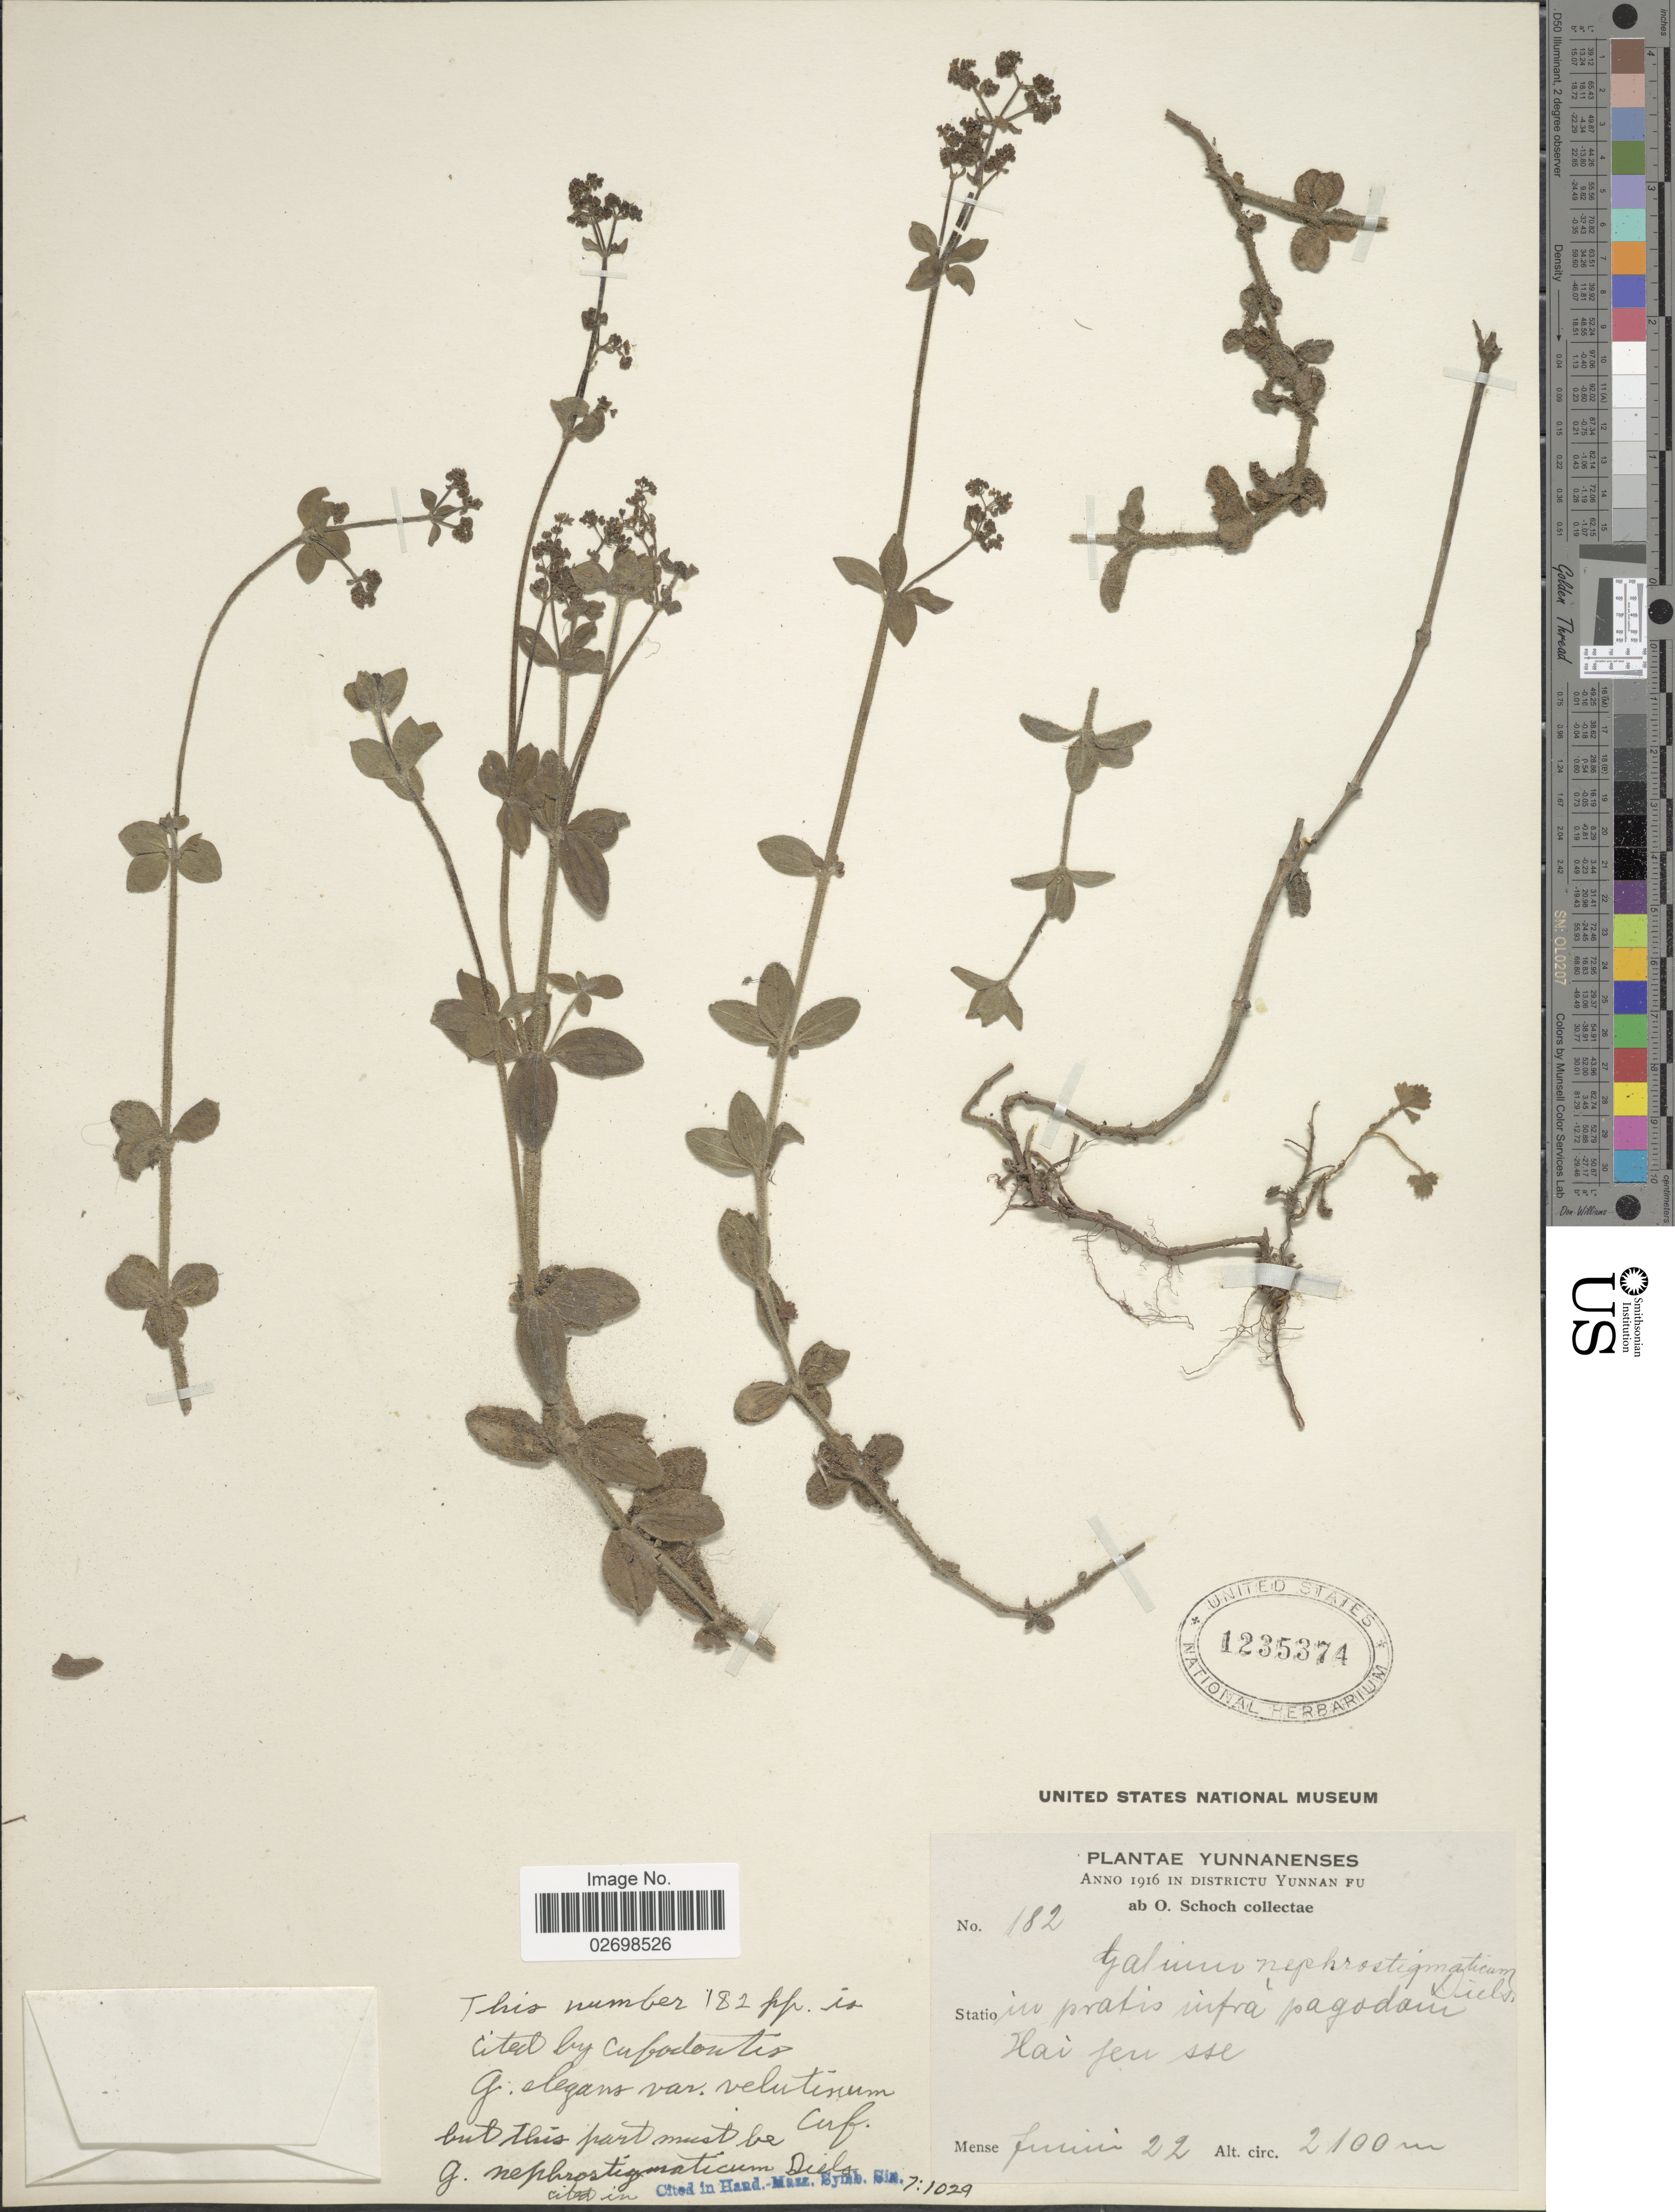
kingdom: Plantae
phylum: Tracheophyta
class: Magnoliopsida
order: Gentianales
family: Rubiaceae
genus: Galium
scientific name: Galium nephrostigmaticum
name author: Diels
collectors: O. Schoch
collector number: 182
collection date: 1916-06-22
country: China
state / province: Yunnan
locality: Districtu Yunnan Fu. In pratis infra pagodam Hai fen sse.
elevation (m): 2100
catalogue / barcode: US 1235374